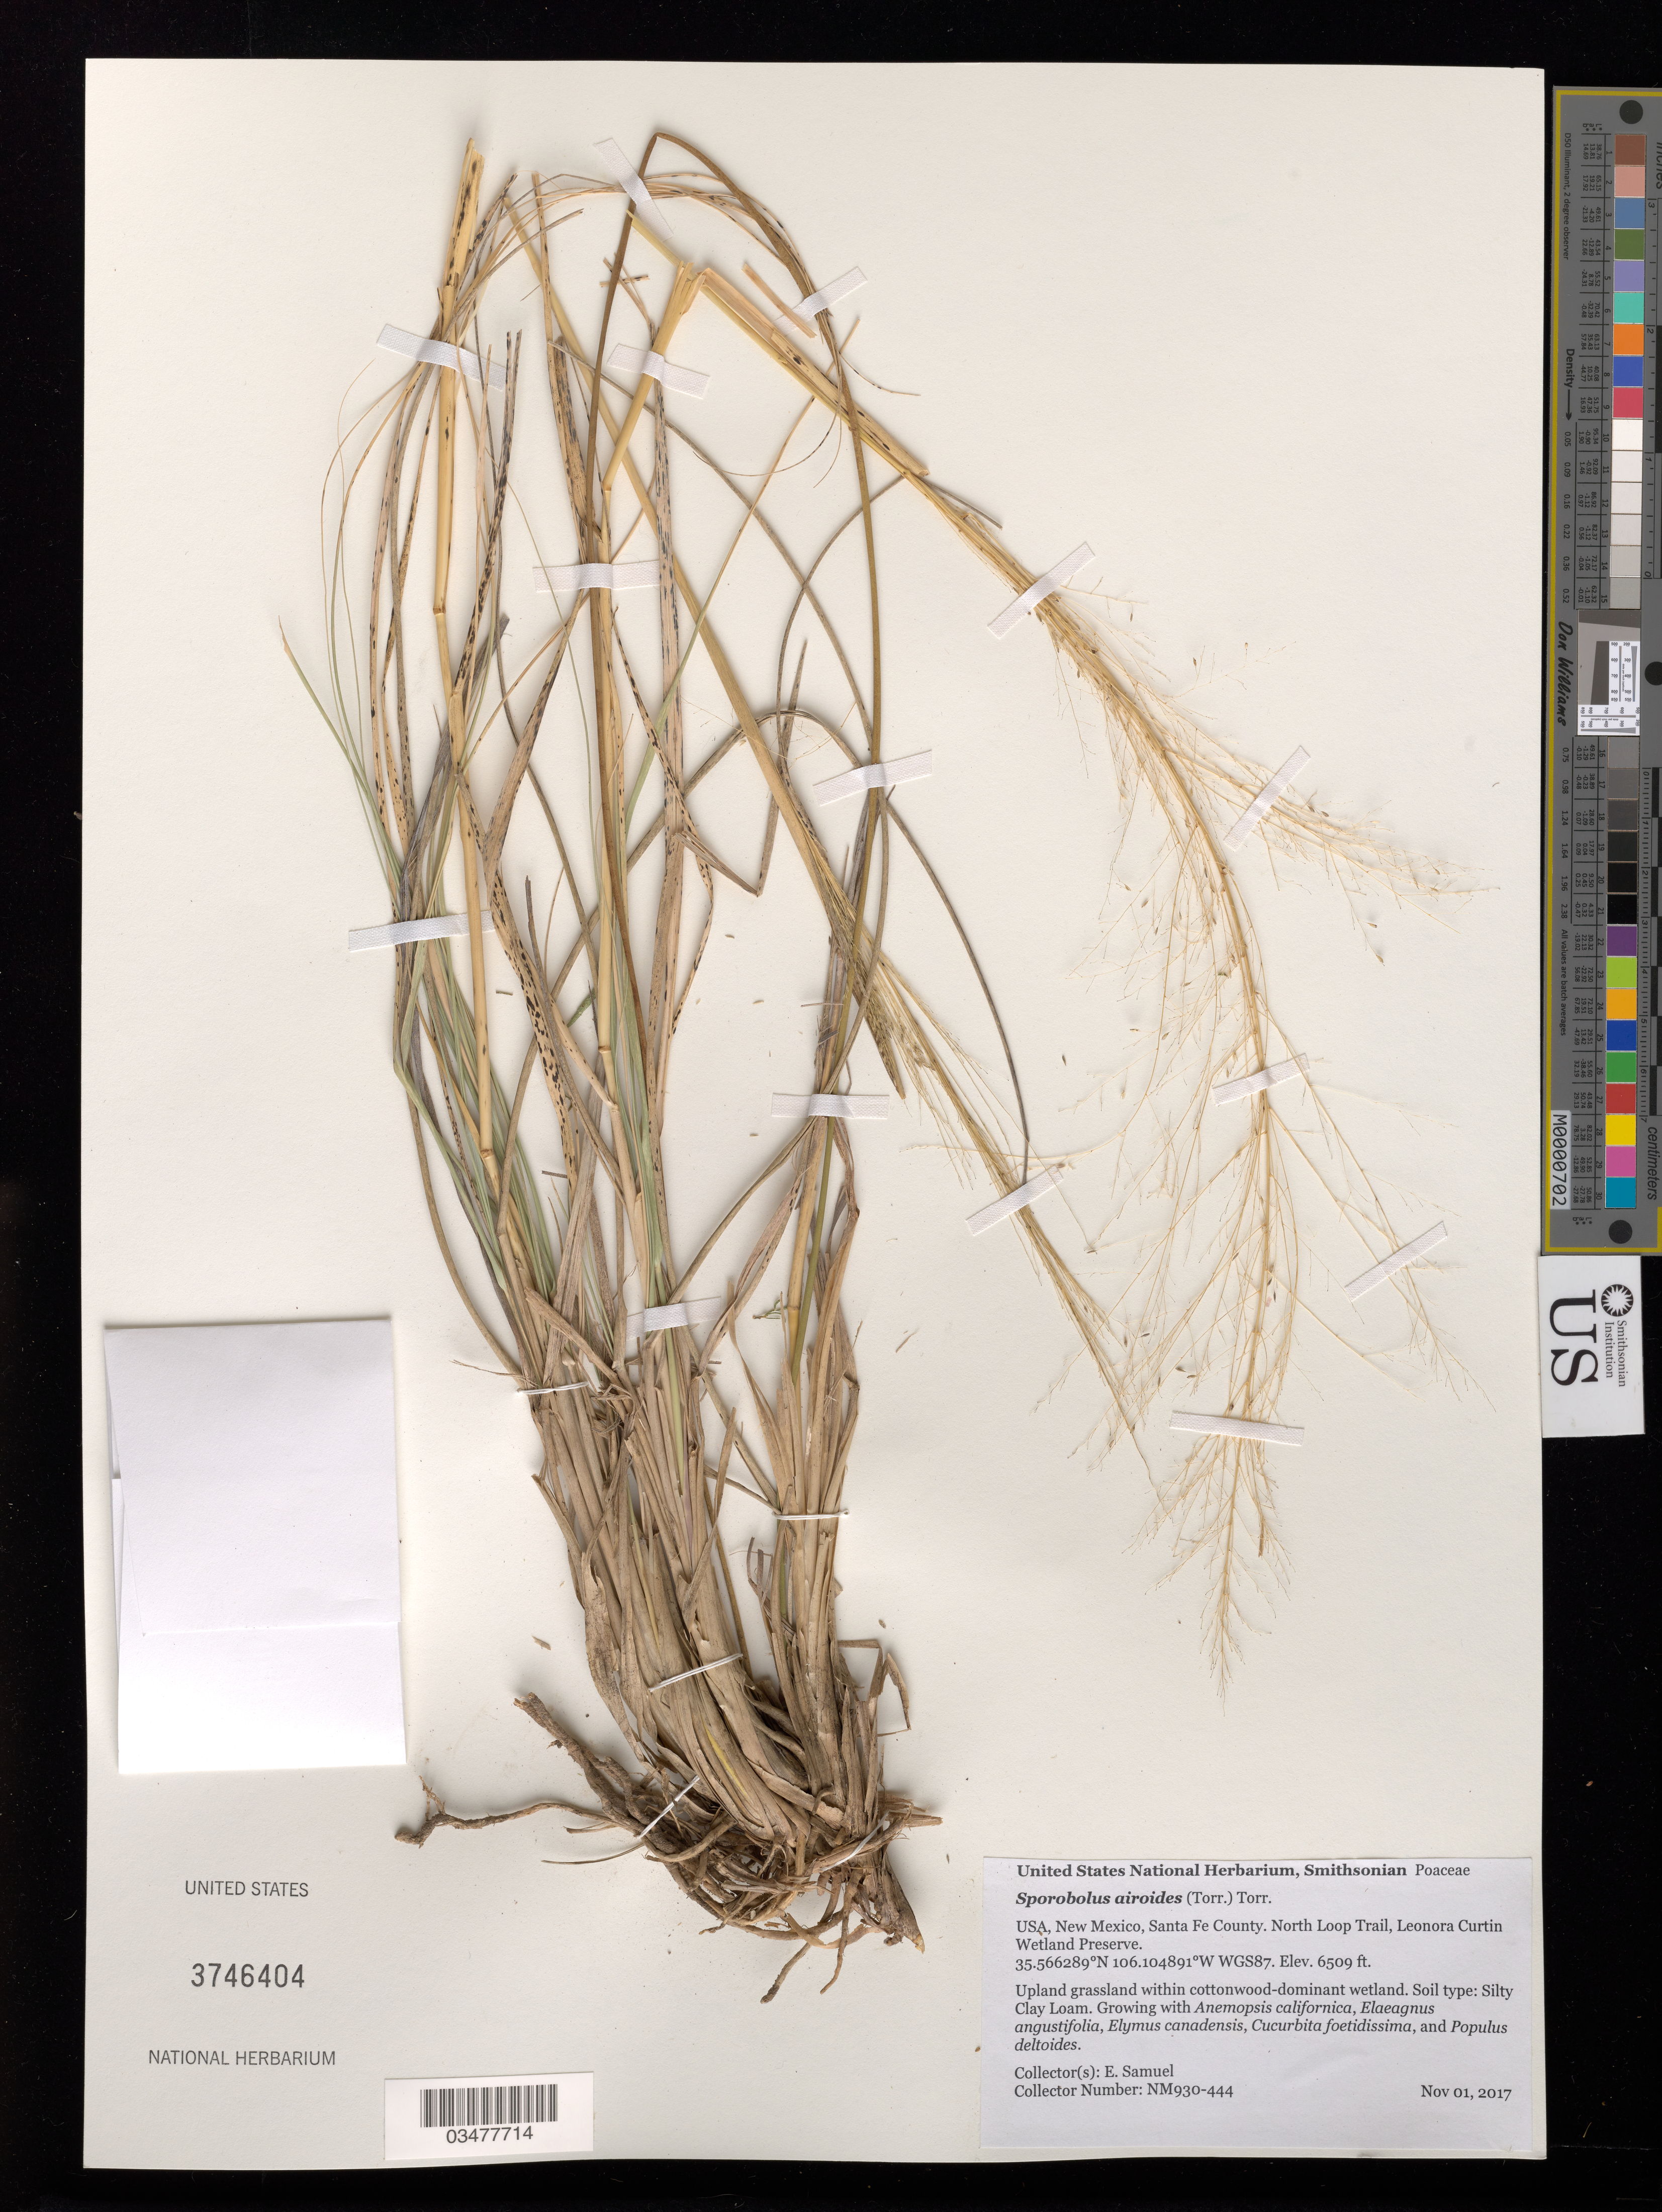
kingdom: Plantae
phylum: Tracheophyta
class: Liliopsida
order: Poales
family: Poaceae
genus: Sporobolus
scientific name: Sporobolus airoides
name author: (Torr.) Torr.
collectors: E. Samuel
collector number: NM930-444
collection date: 2017-11-01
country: United States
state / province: New Mexico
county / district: Santa Fe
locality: Leonora Curtin Wetland Preserve, North Loop Trail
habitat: Wetland/ Cottonwood Bosque. Silty Clay Loam. With Anemopsis californica, Elaeagnus angustifolia, Elymus canadensis, etc.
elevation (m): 1984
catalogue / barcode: US 3746404